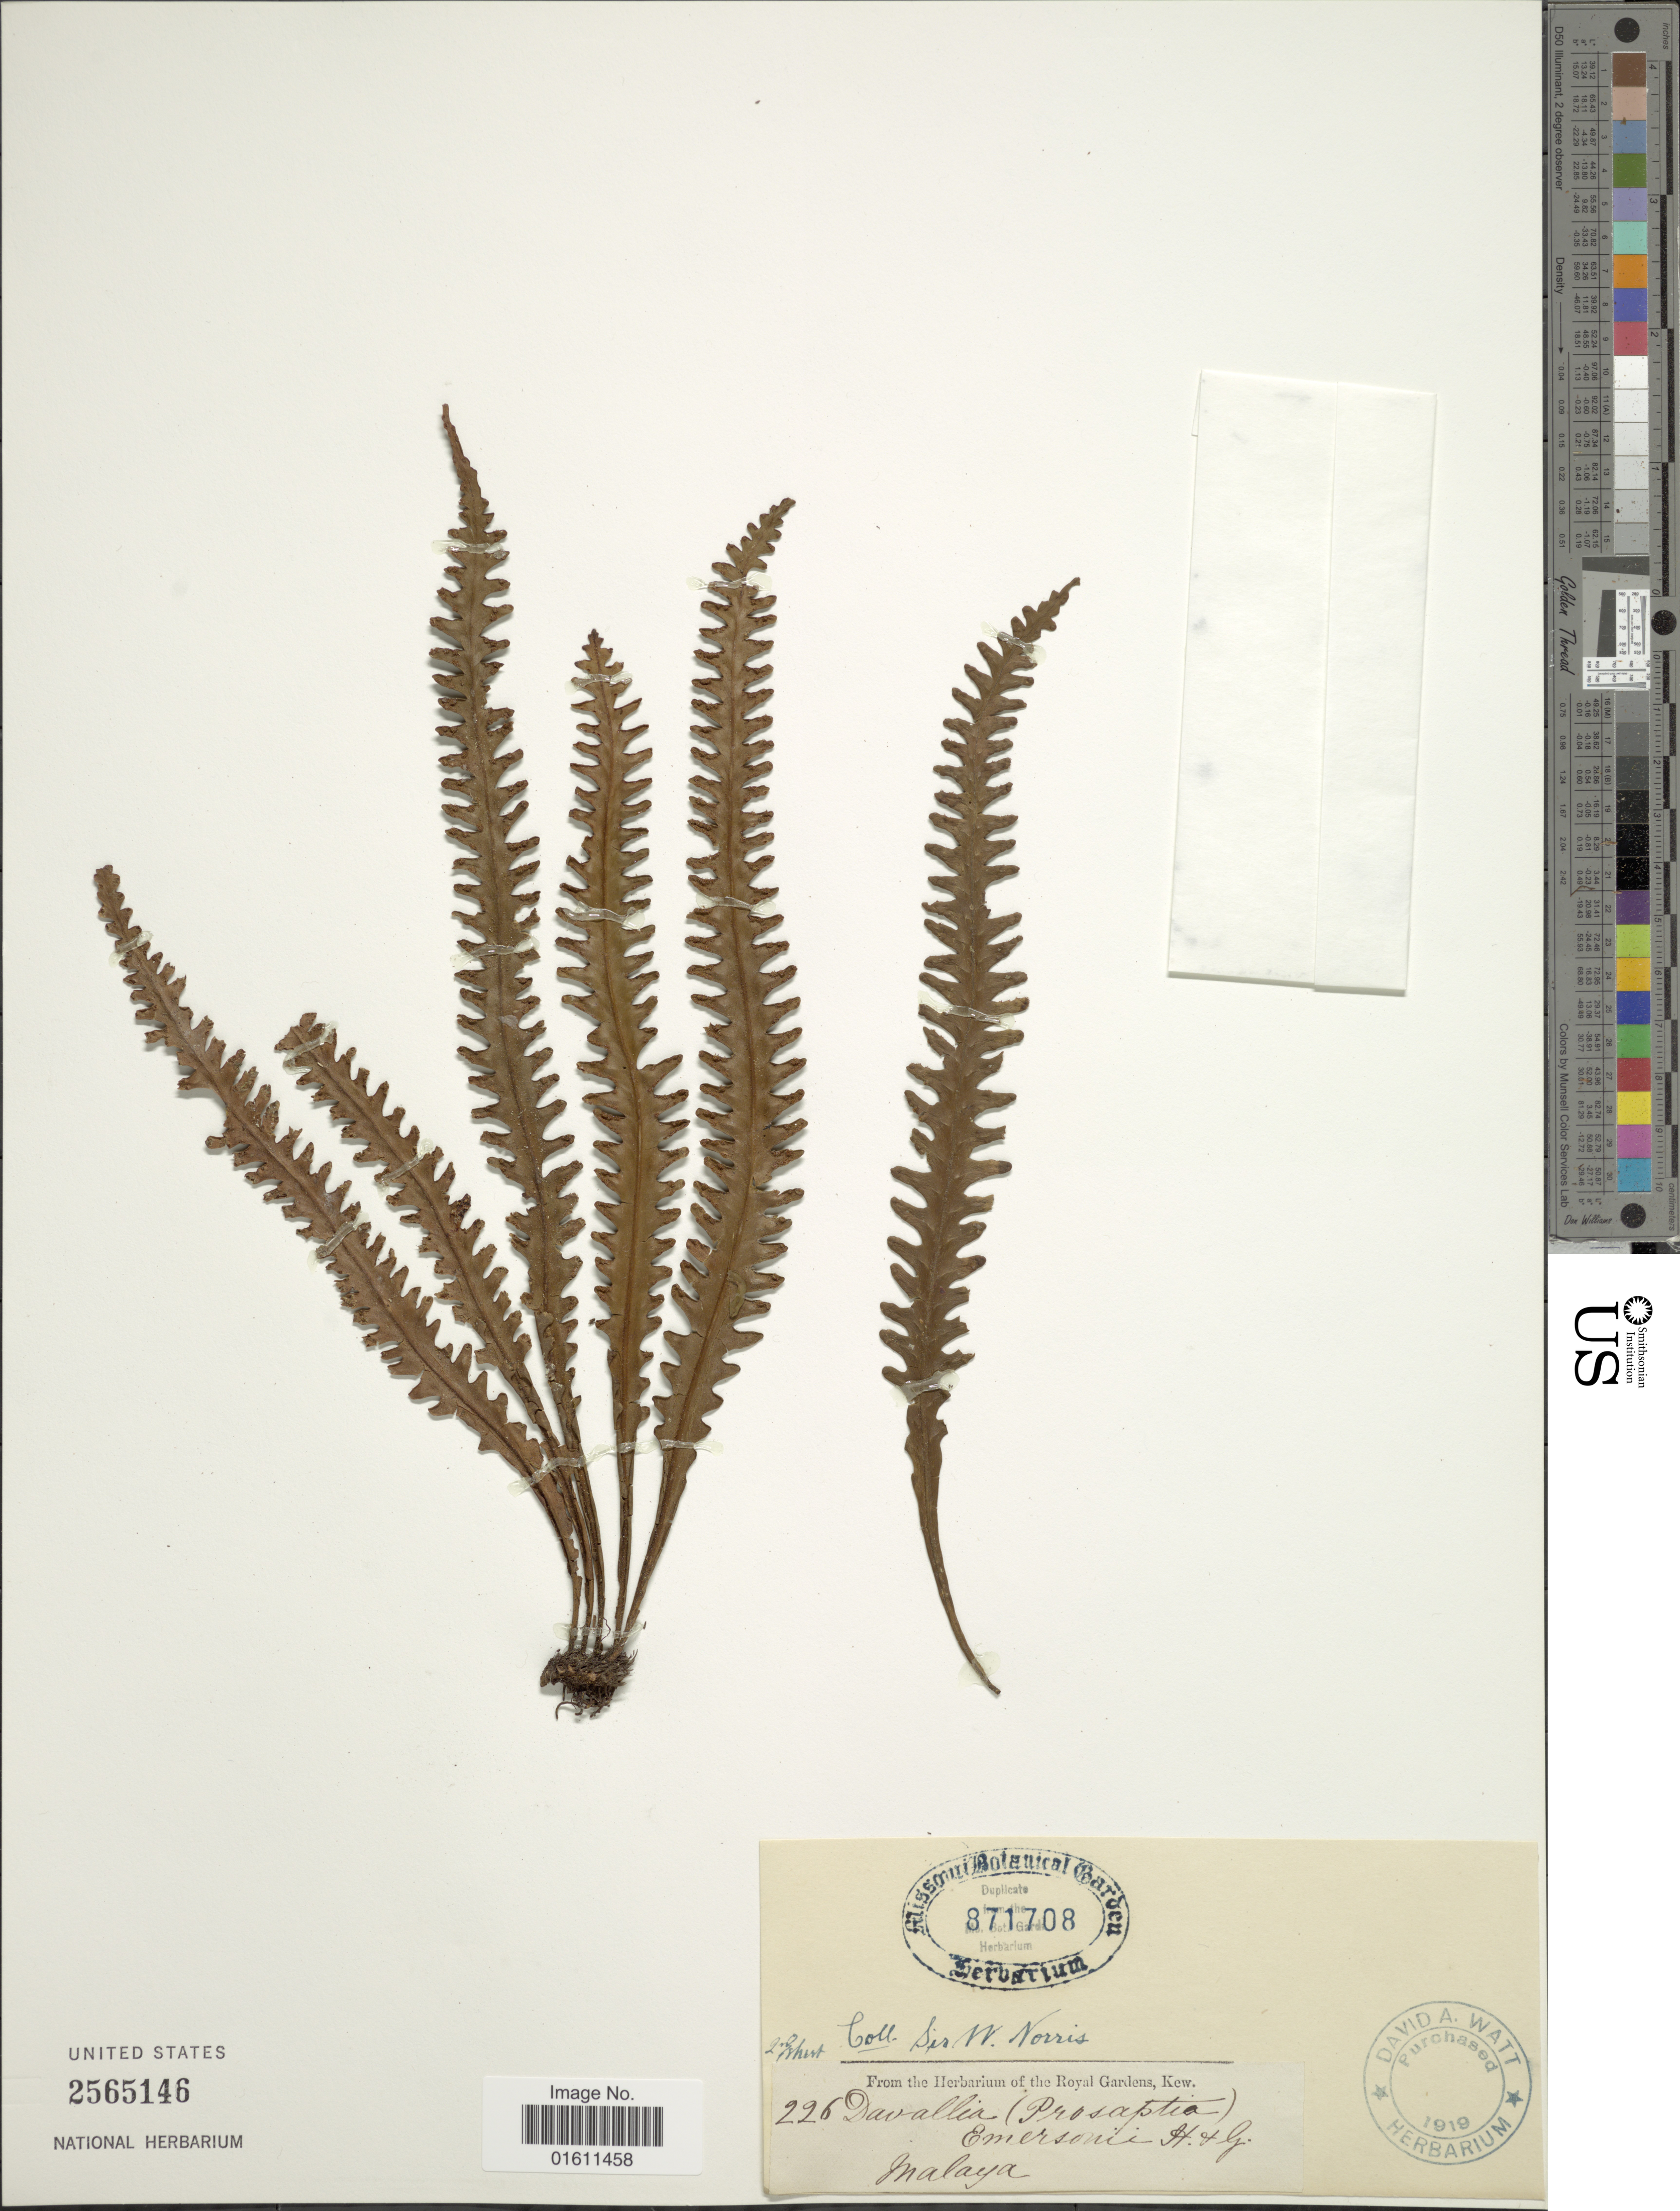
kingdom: Plantae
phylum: Tracheophyta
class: Polypodiopsida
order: Polypodiales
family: Polypodiaceae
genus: Prosaptia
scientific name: Prosaptia emersonii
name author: (Hook. & Grev.) C. Presl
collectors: W. Norris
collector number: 226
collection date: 1919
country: Malaysia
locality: Malaya.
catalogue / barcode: US 2565146